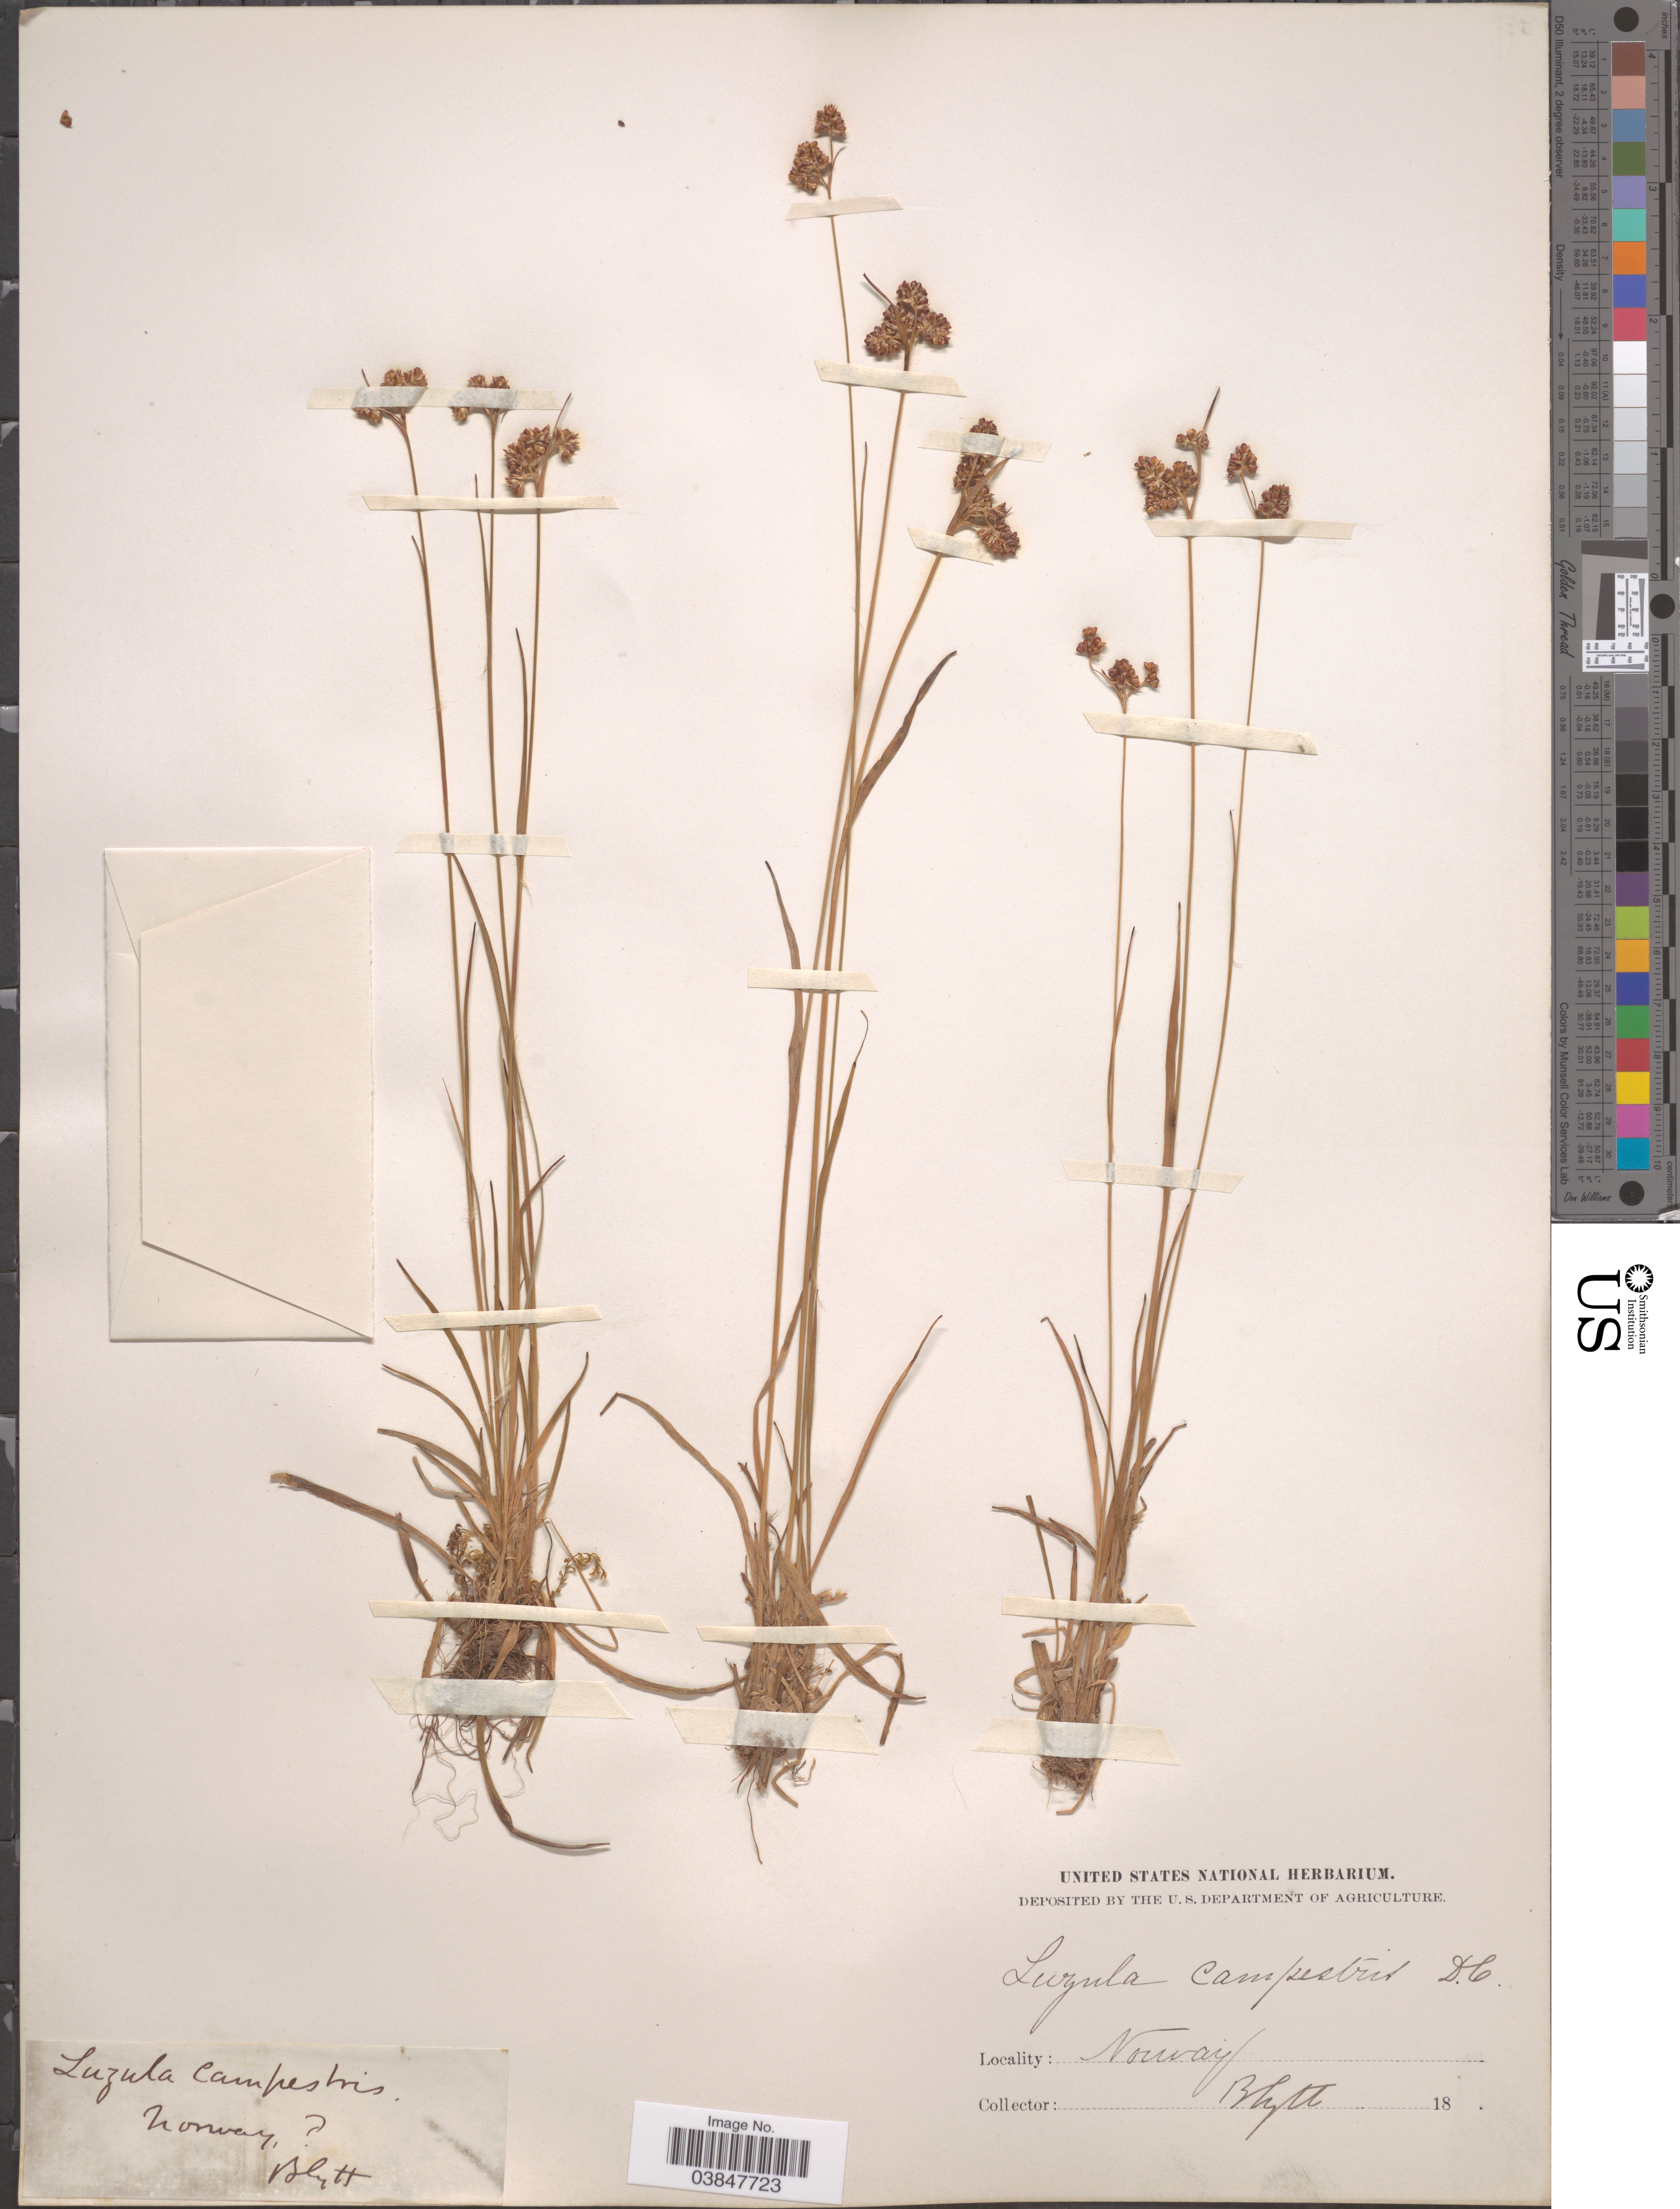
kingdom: Plantae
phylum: Tracheophyta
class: Liliopsida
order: Poales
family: Juncaceae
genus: Luzula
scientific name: Luzula campestris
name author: (L.) DC.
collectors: Blytt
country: Norway